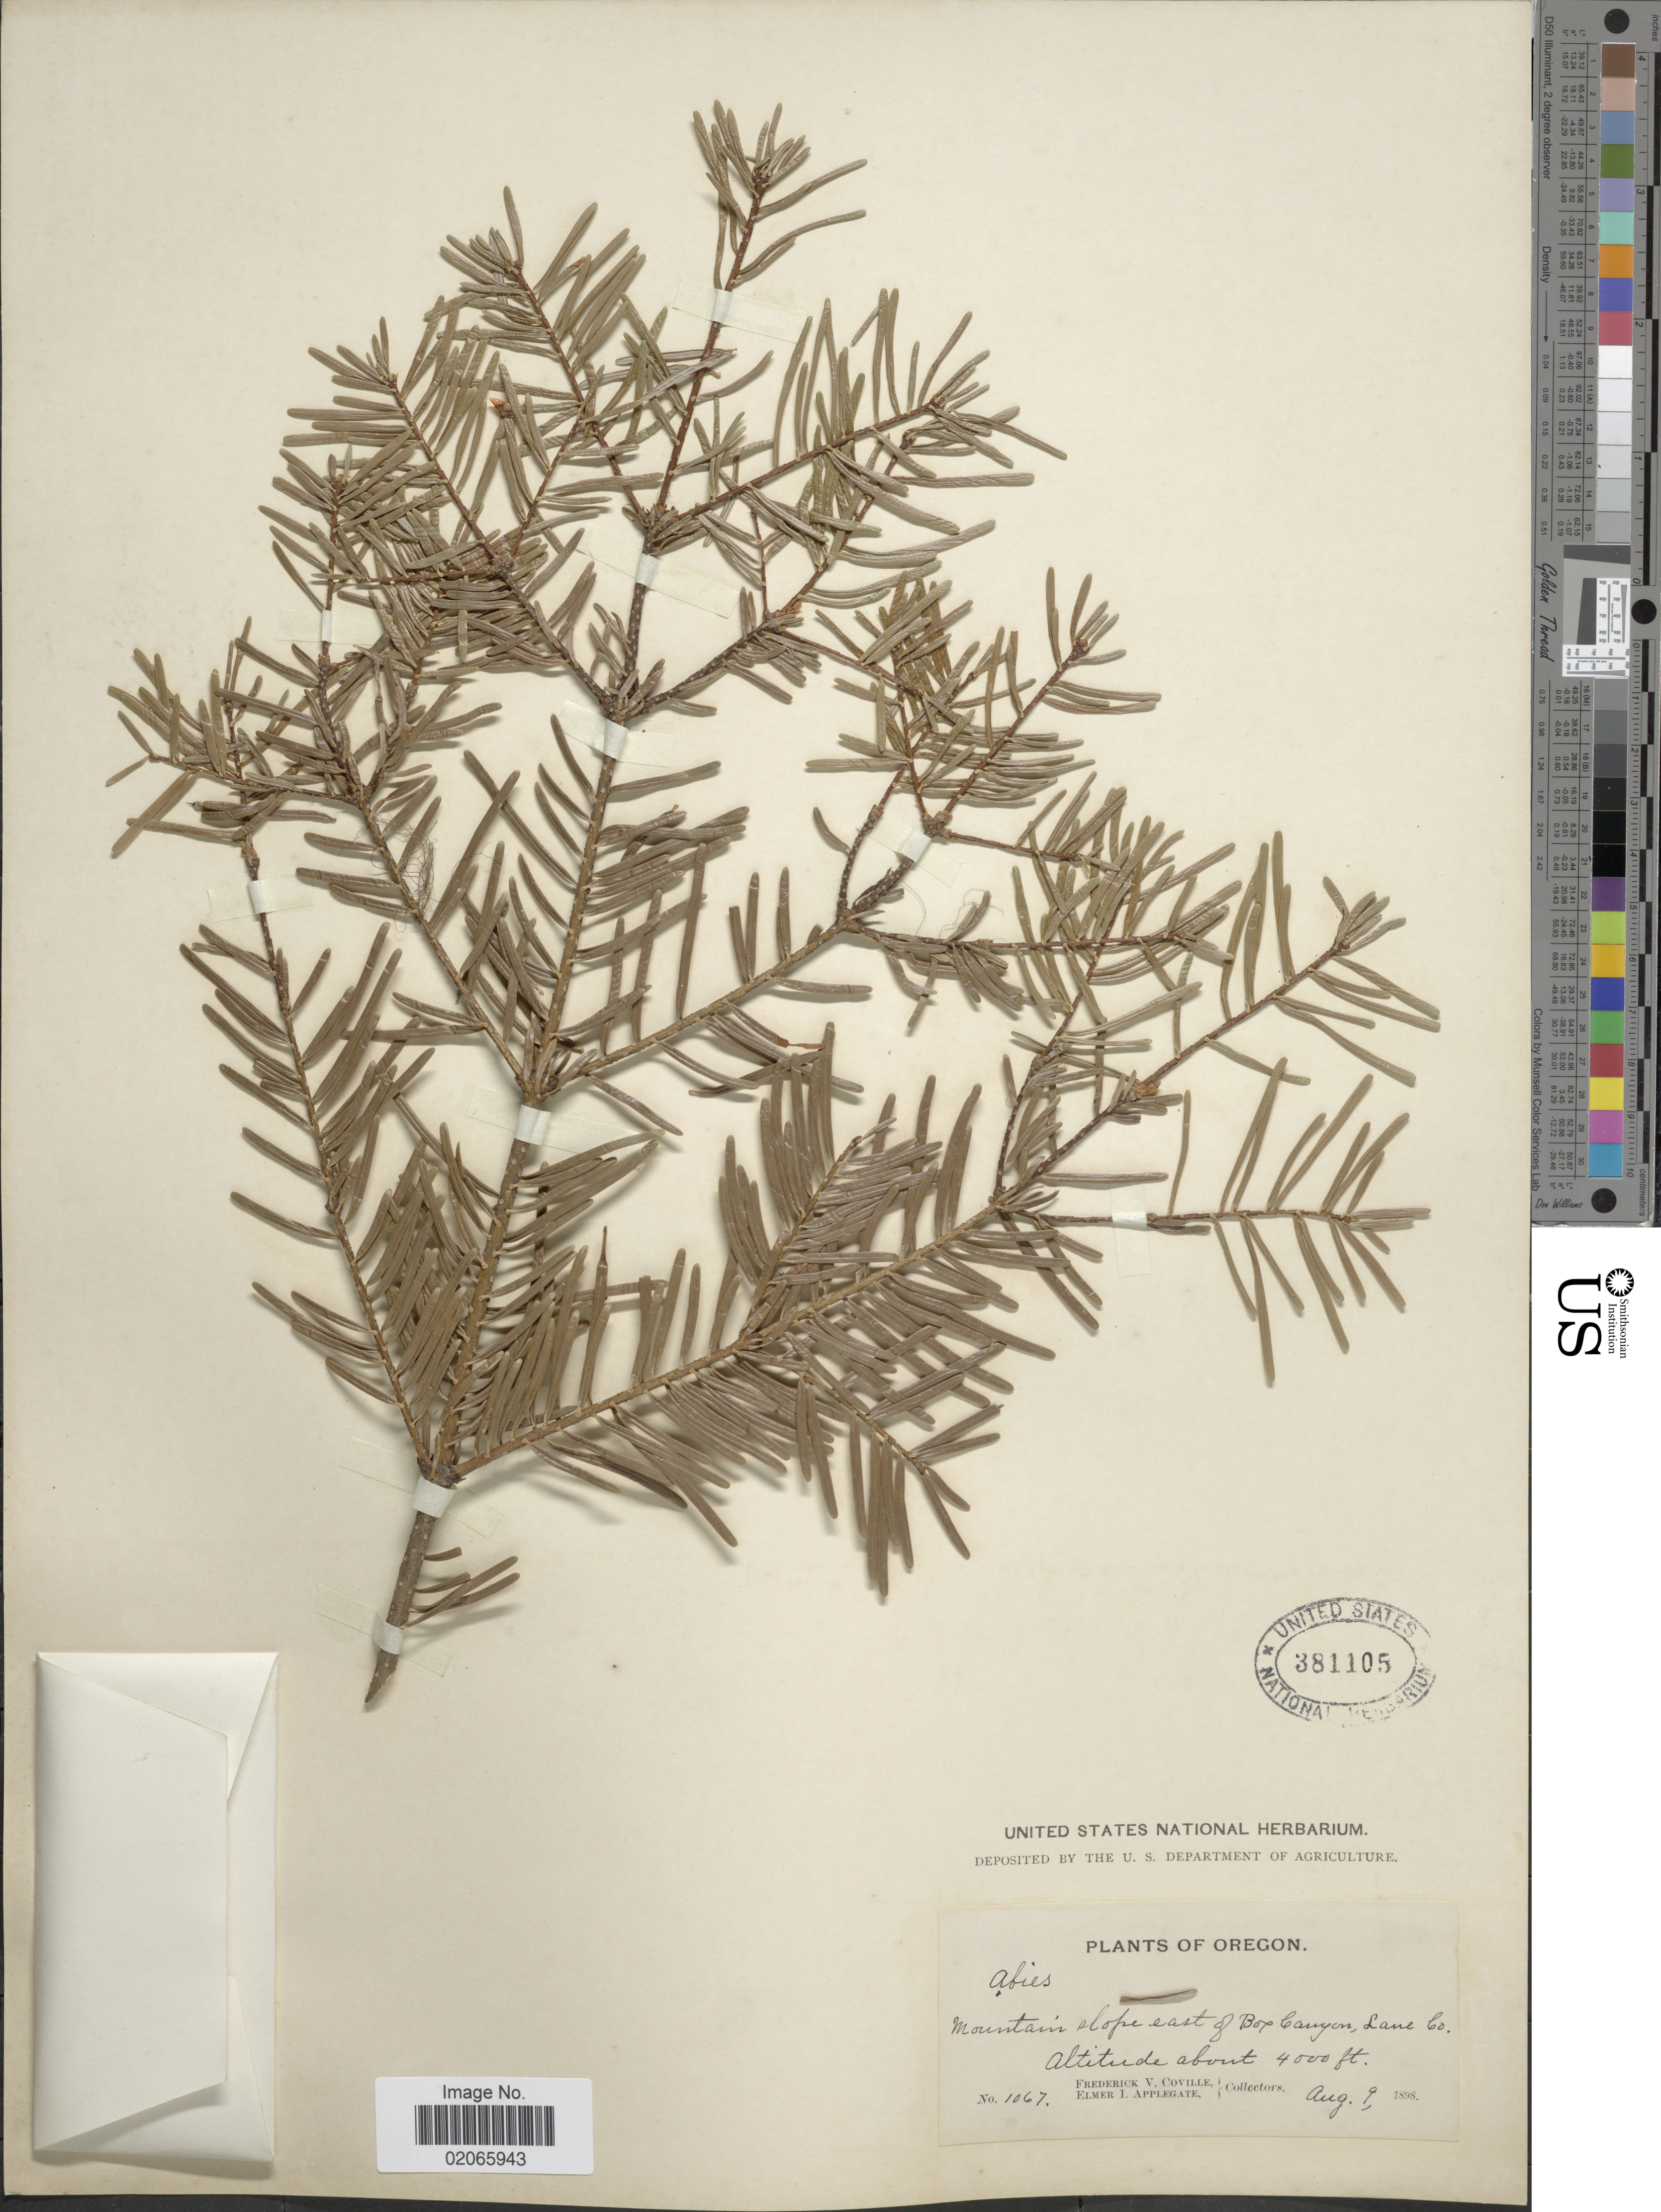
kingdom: Plantae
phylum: Tracheophyta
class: Pinopsida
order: Pinales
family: Pinaceae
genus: Abies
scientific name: Abies sp.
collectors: F. V. Coville & E. I. Applegate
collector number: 1067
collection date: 1898-08-09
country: United States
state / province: Oregon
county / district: Lane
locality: Mountain slope east of Box Canyon, Lane Co.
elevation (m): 1219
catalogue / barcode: US 381105